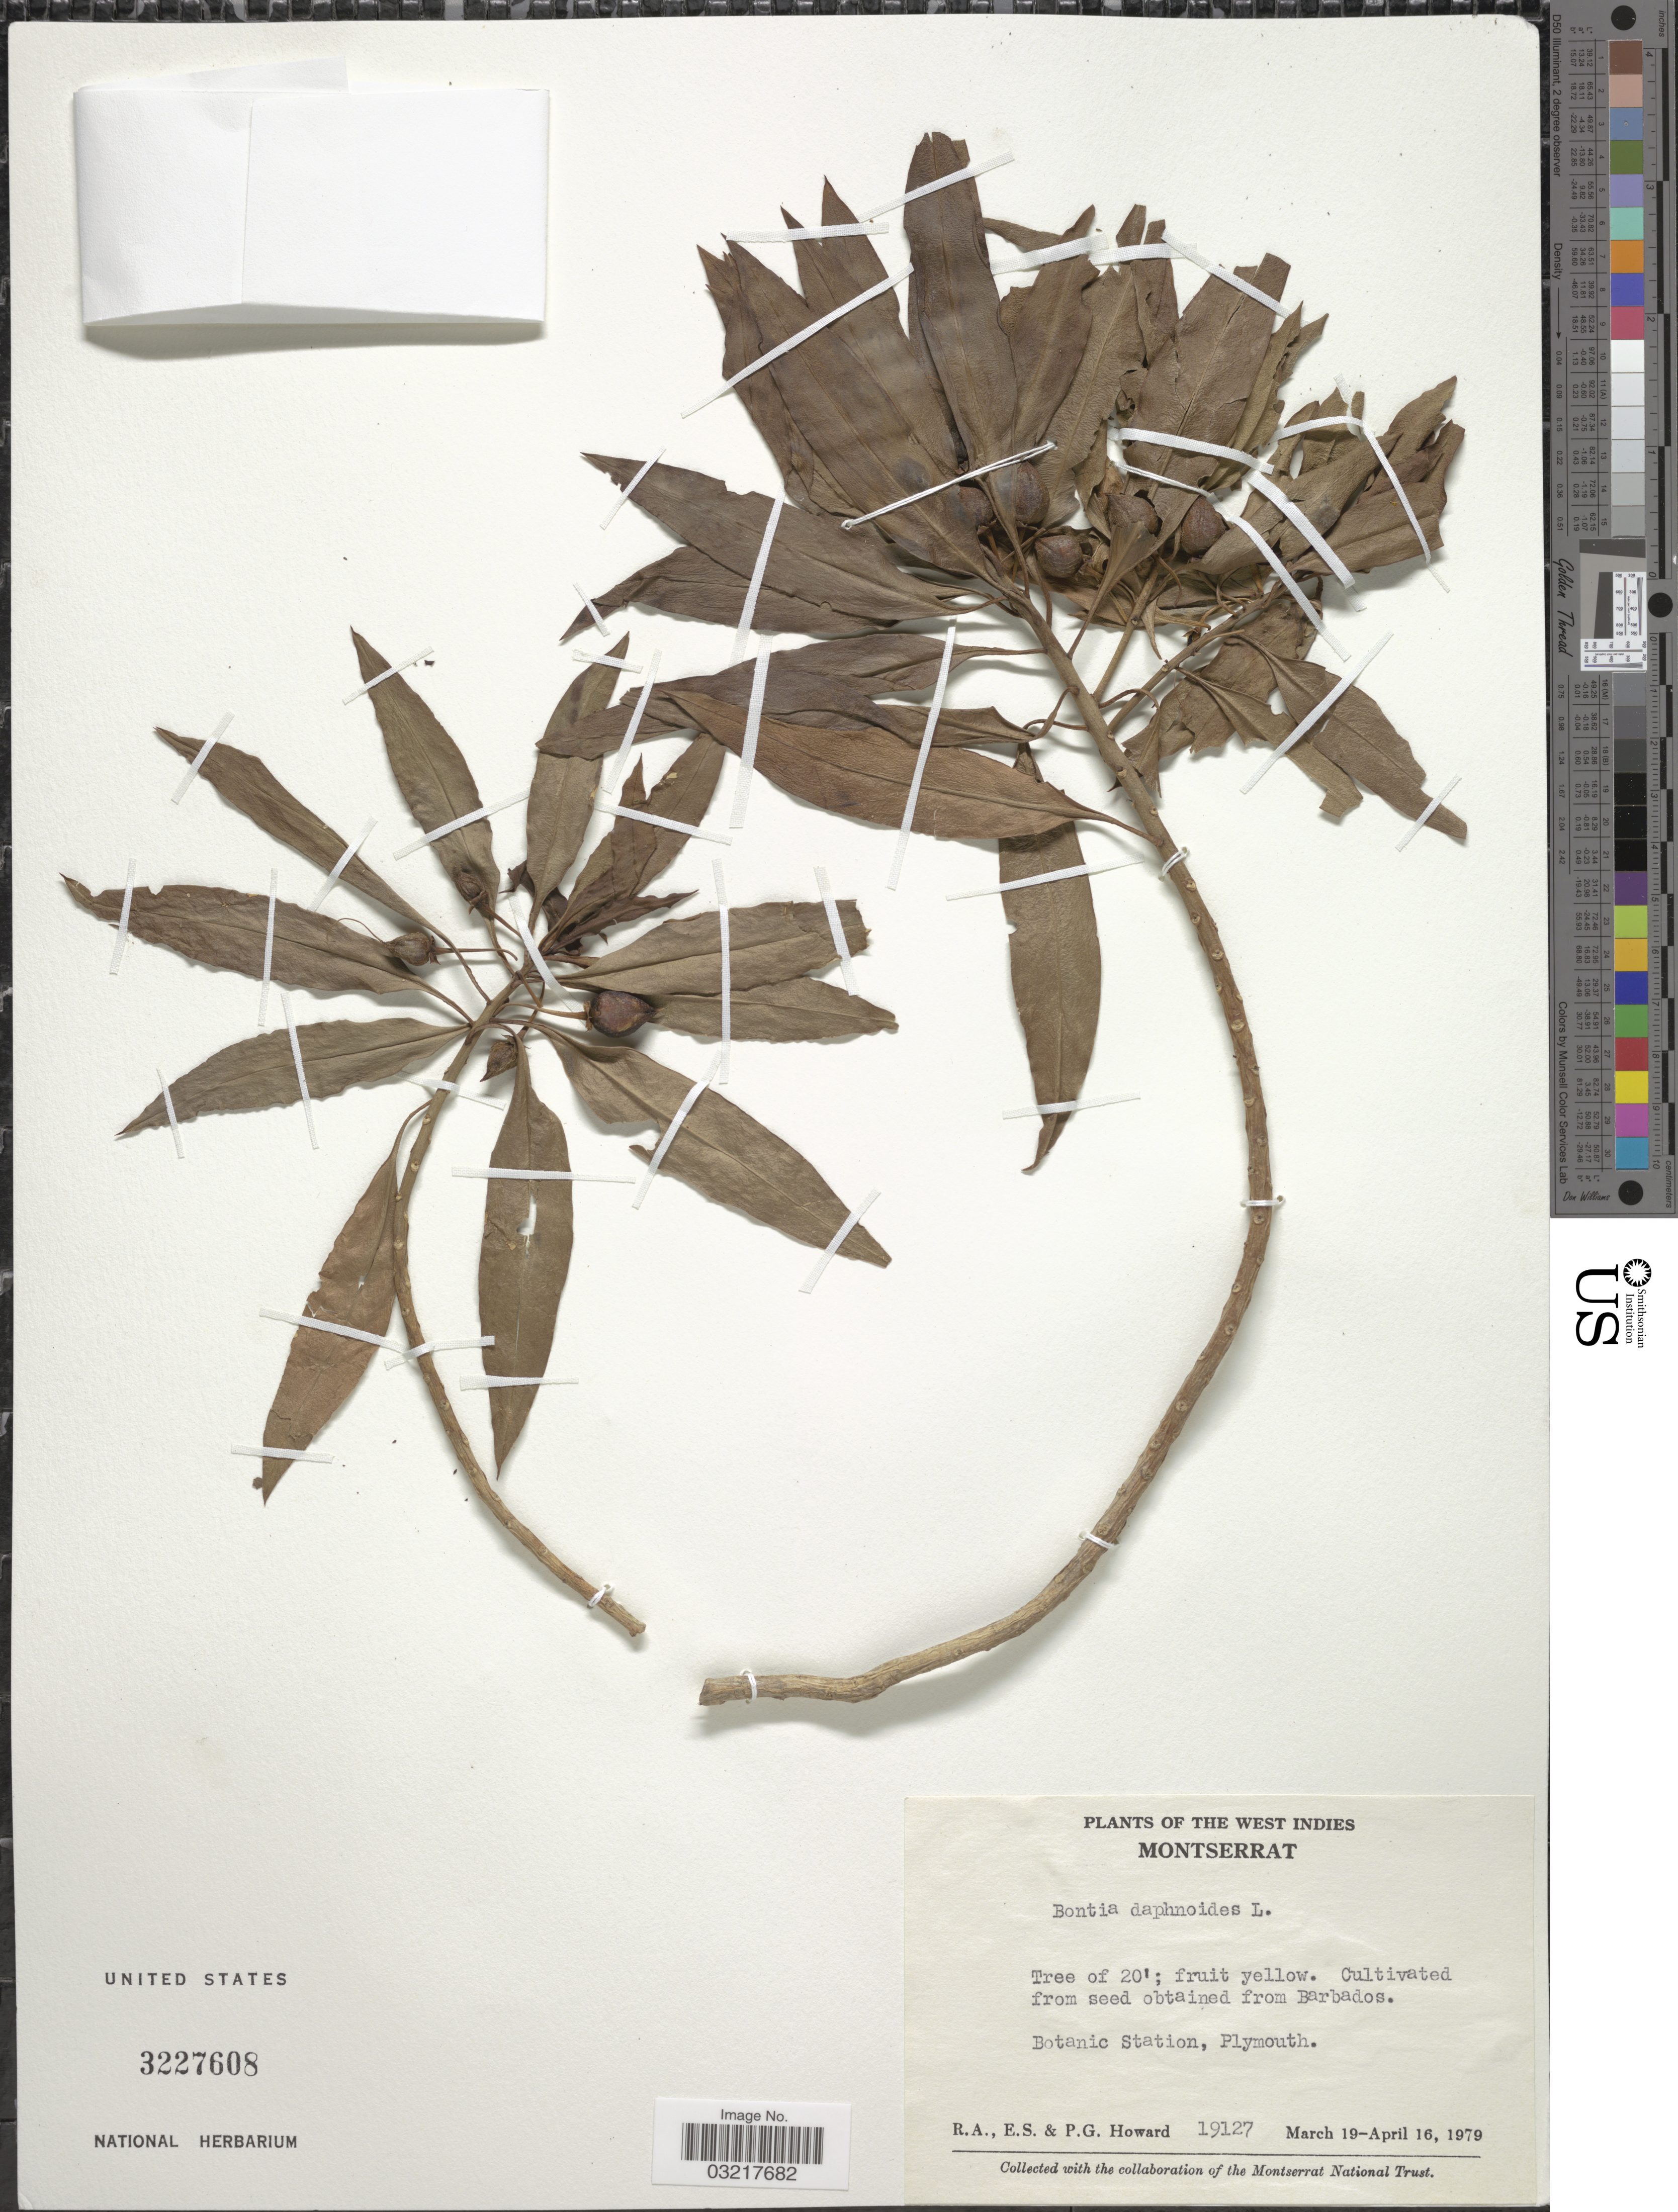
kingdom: Plantae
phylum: Tracheophyta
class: Magnoliopsida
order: Lamiales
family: Scrophulariaceae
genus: Bontia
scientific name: Bontia daphnoides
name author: L.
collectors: R. A. Howard, E. S. Howard & P. Howard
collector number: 19127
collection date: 1979-03-19/1979-04-16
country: Montserrat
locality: West Indies. Botanic Station, Plymouth.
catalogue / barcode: US 3227608